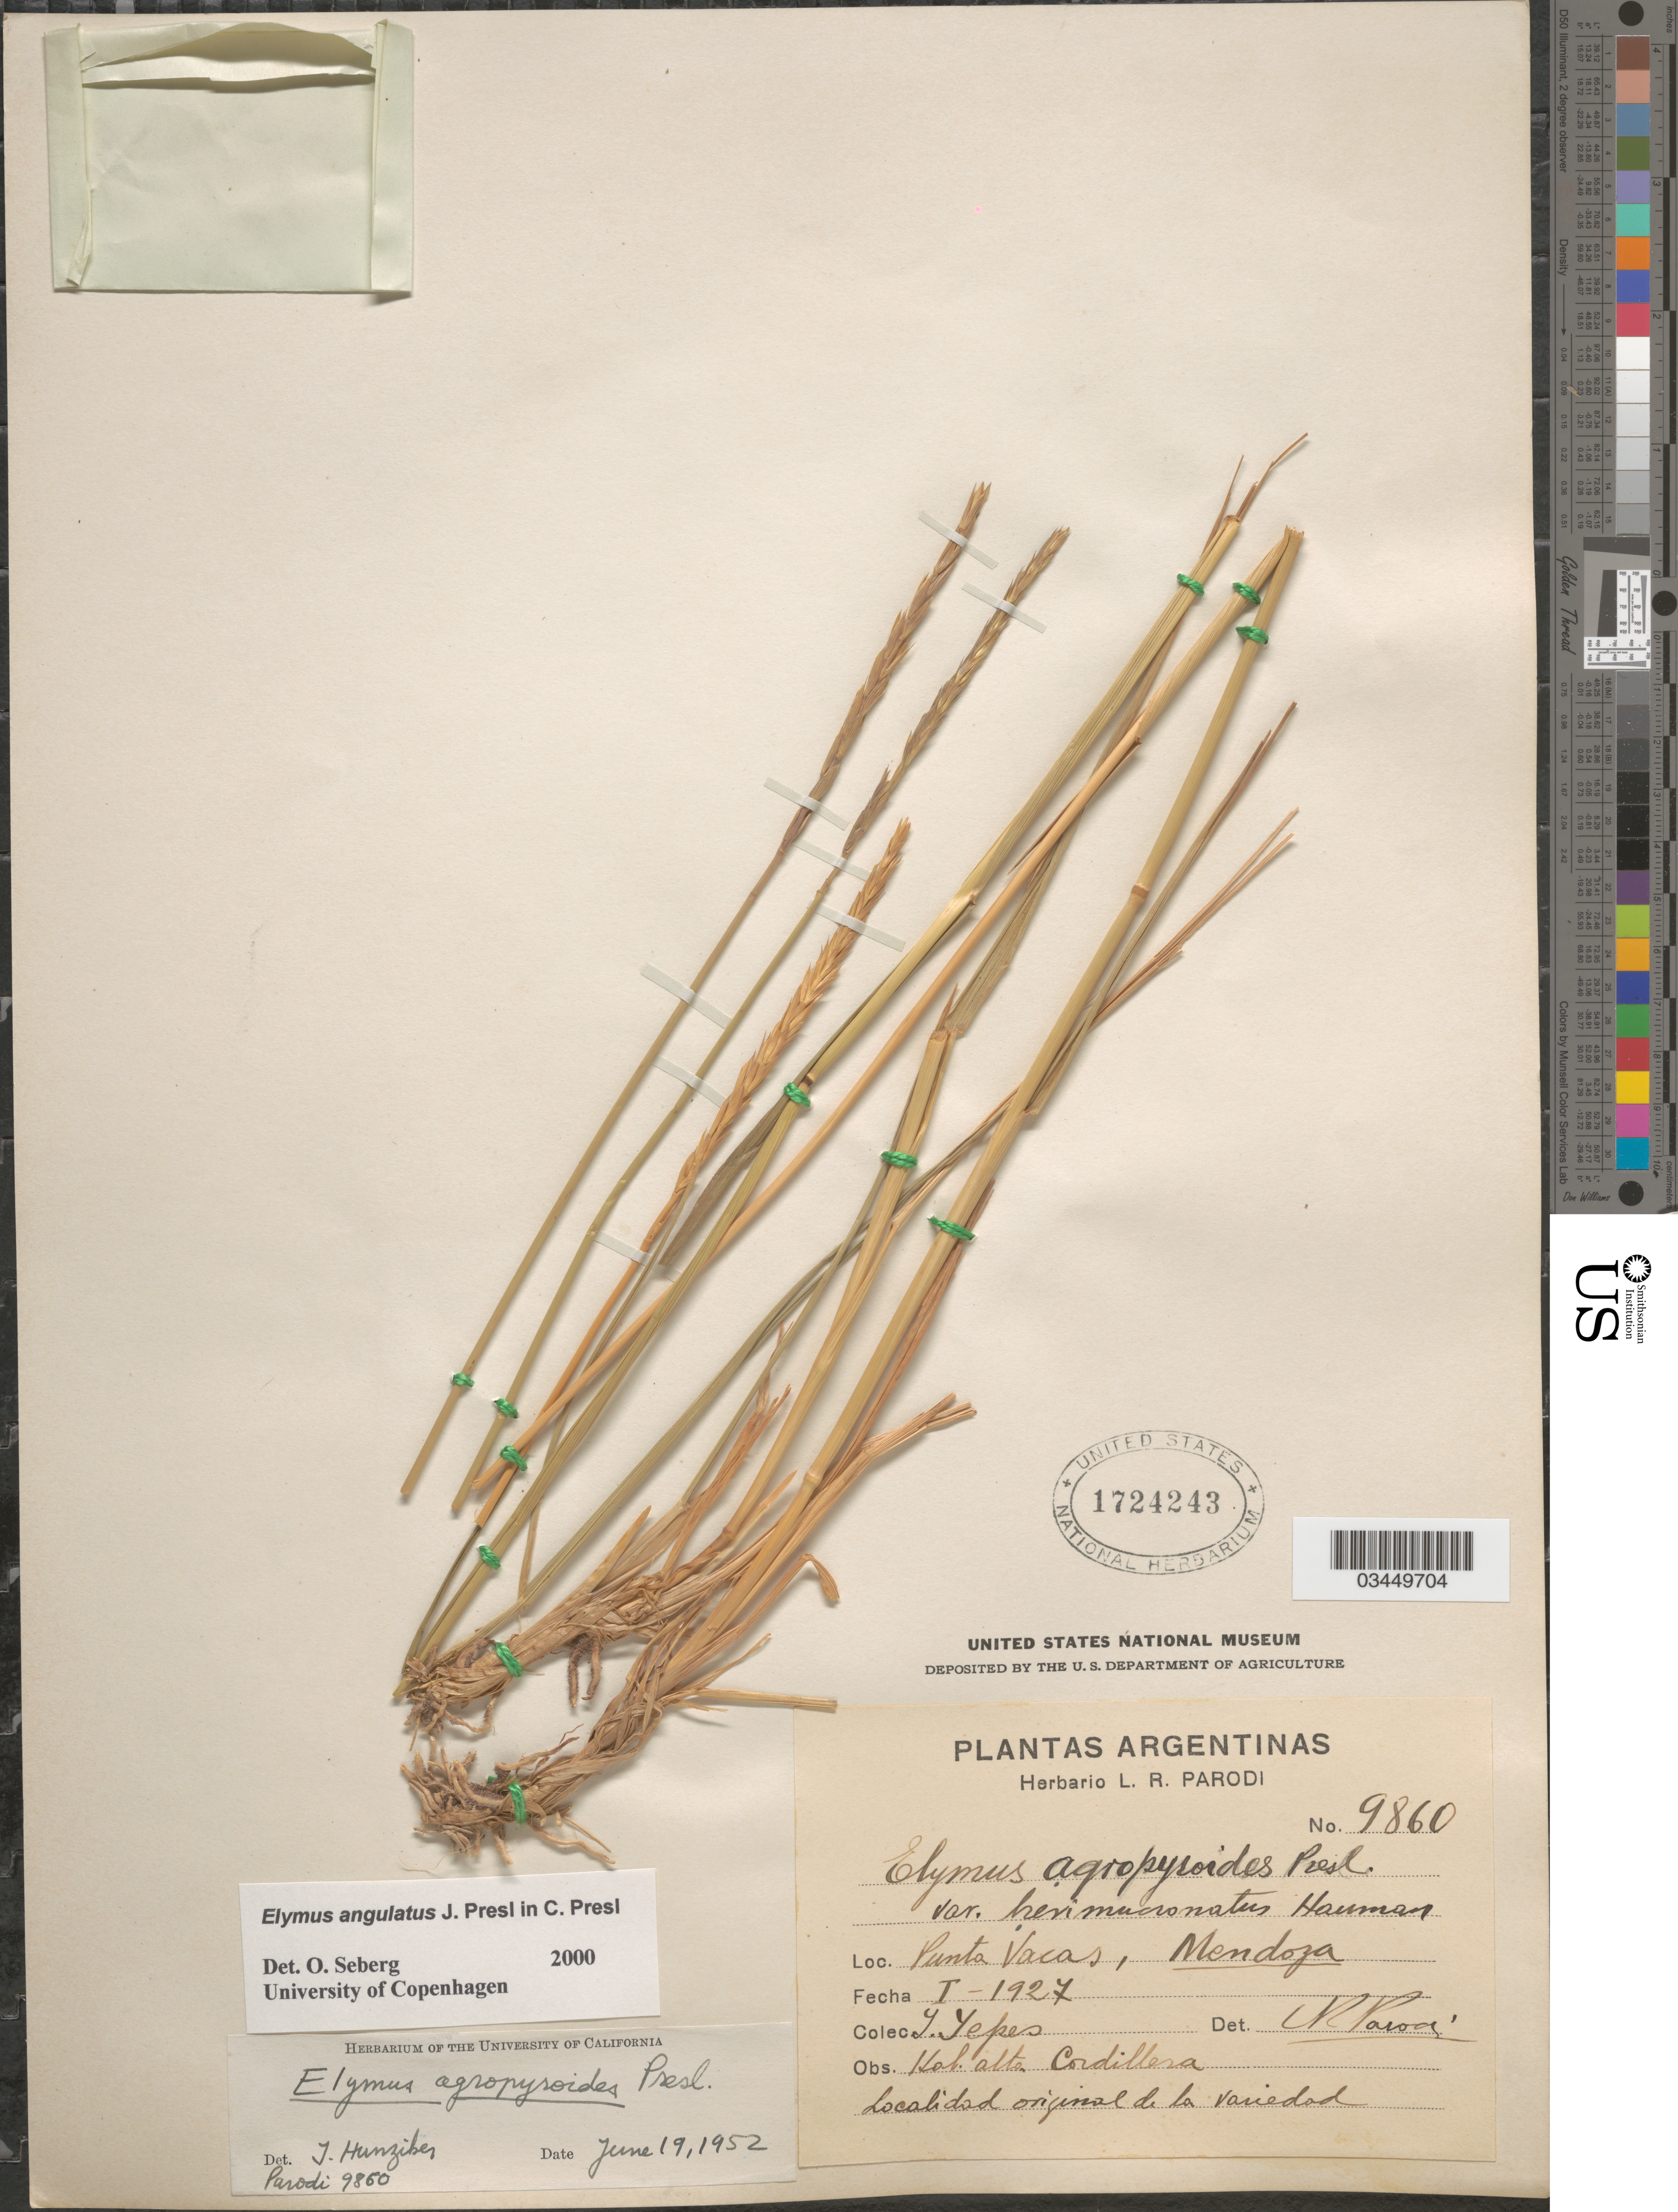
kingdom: Plantae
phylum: Tracheophyta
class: Liliopsida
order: Poales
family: Poaceae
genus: Elymus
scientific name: Elymus angulatus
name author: J. Presl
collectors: Y. Yepes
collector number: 9860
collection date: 1927-01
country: Argentina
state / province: Mendoza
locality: Punta Vacas. Hab. alte Cordillera.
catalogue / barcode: US 1724243